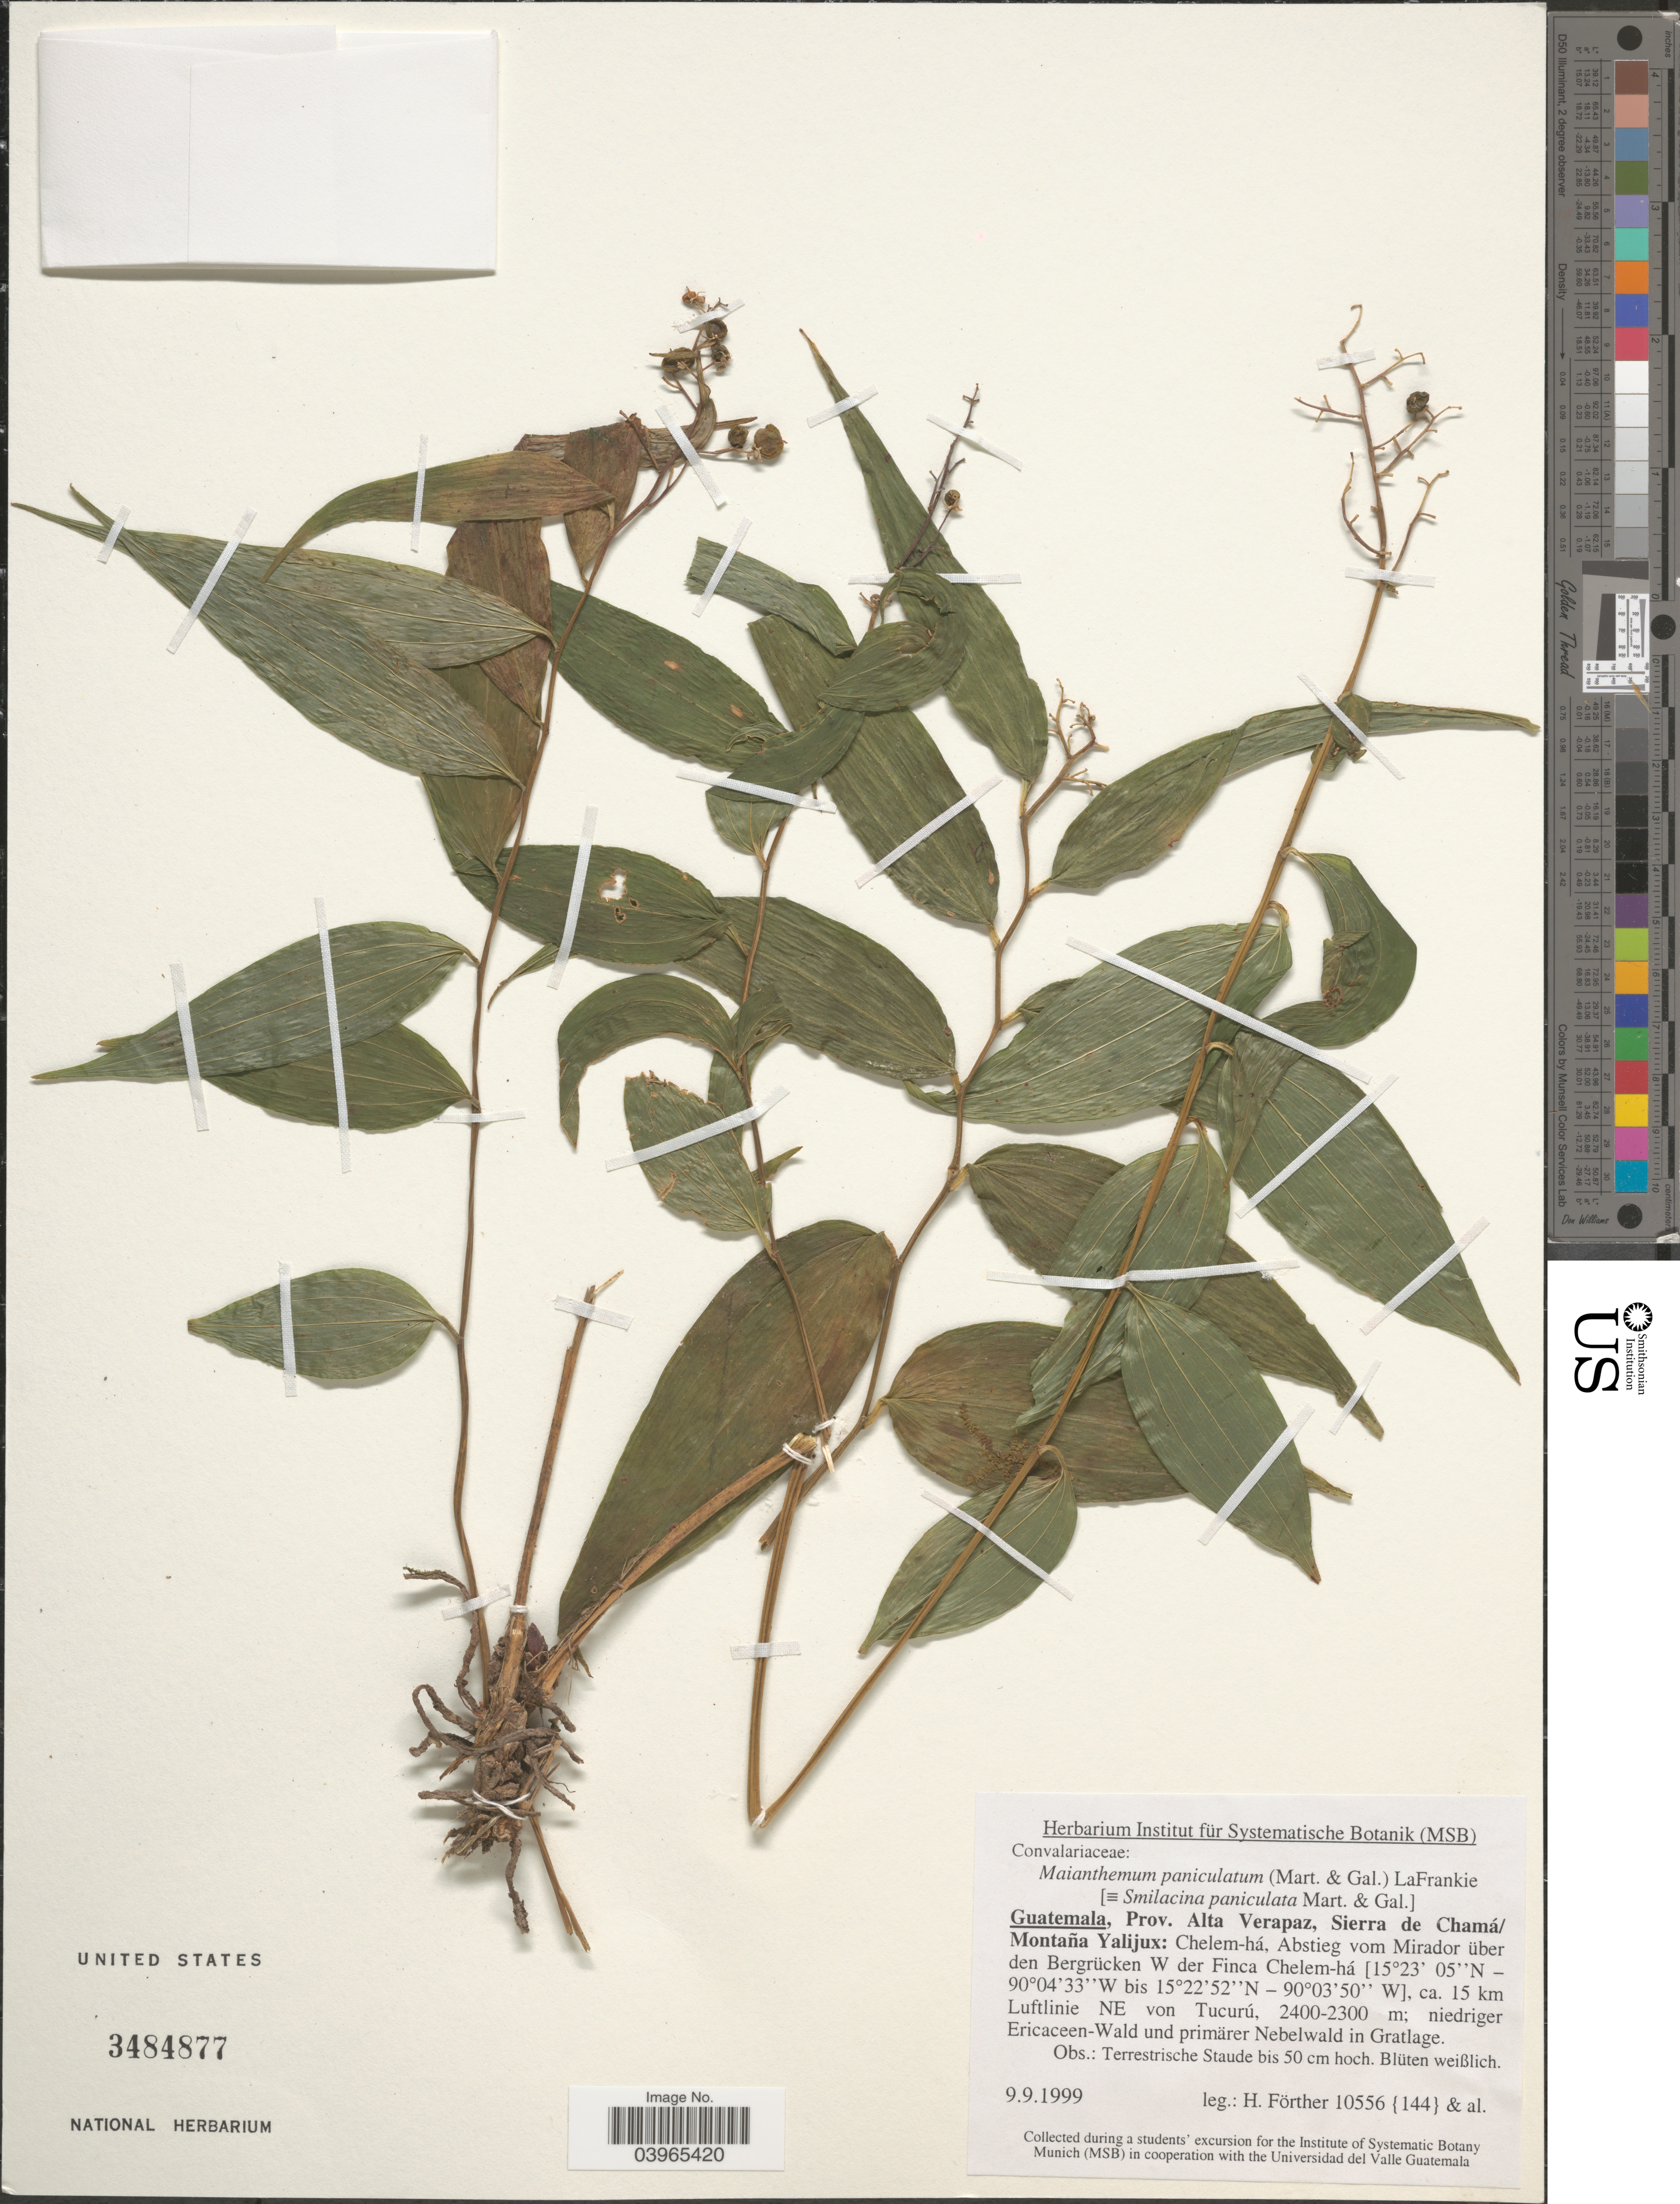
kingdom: Plantae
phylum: Tracheophyta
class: Liliopsida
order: Asparagales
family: Asparagaceae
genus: Maianthemum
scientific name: Maianthemum paniculatum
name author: (M. Martens & Galeotti) LaFrankie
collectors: H. Förther & et al.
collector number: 10556 {144}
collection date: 1999-09-09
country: Guatemala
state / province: Alta Verapaz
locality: Sierra de Chamá/Montaña Yalijux: Chelem-há Abstieg vom Mirador über den Bergrücken W der Finca Chelem-há, ca. 15 km Luftlinie NE von Tucurú.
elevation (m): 2300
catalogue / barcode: US 3484877